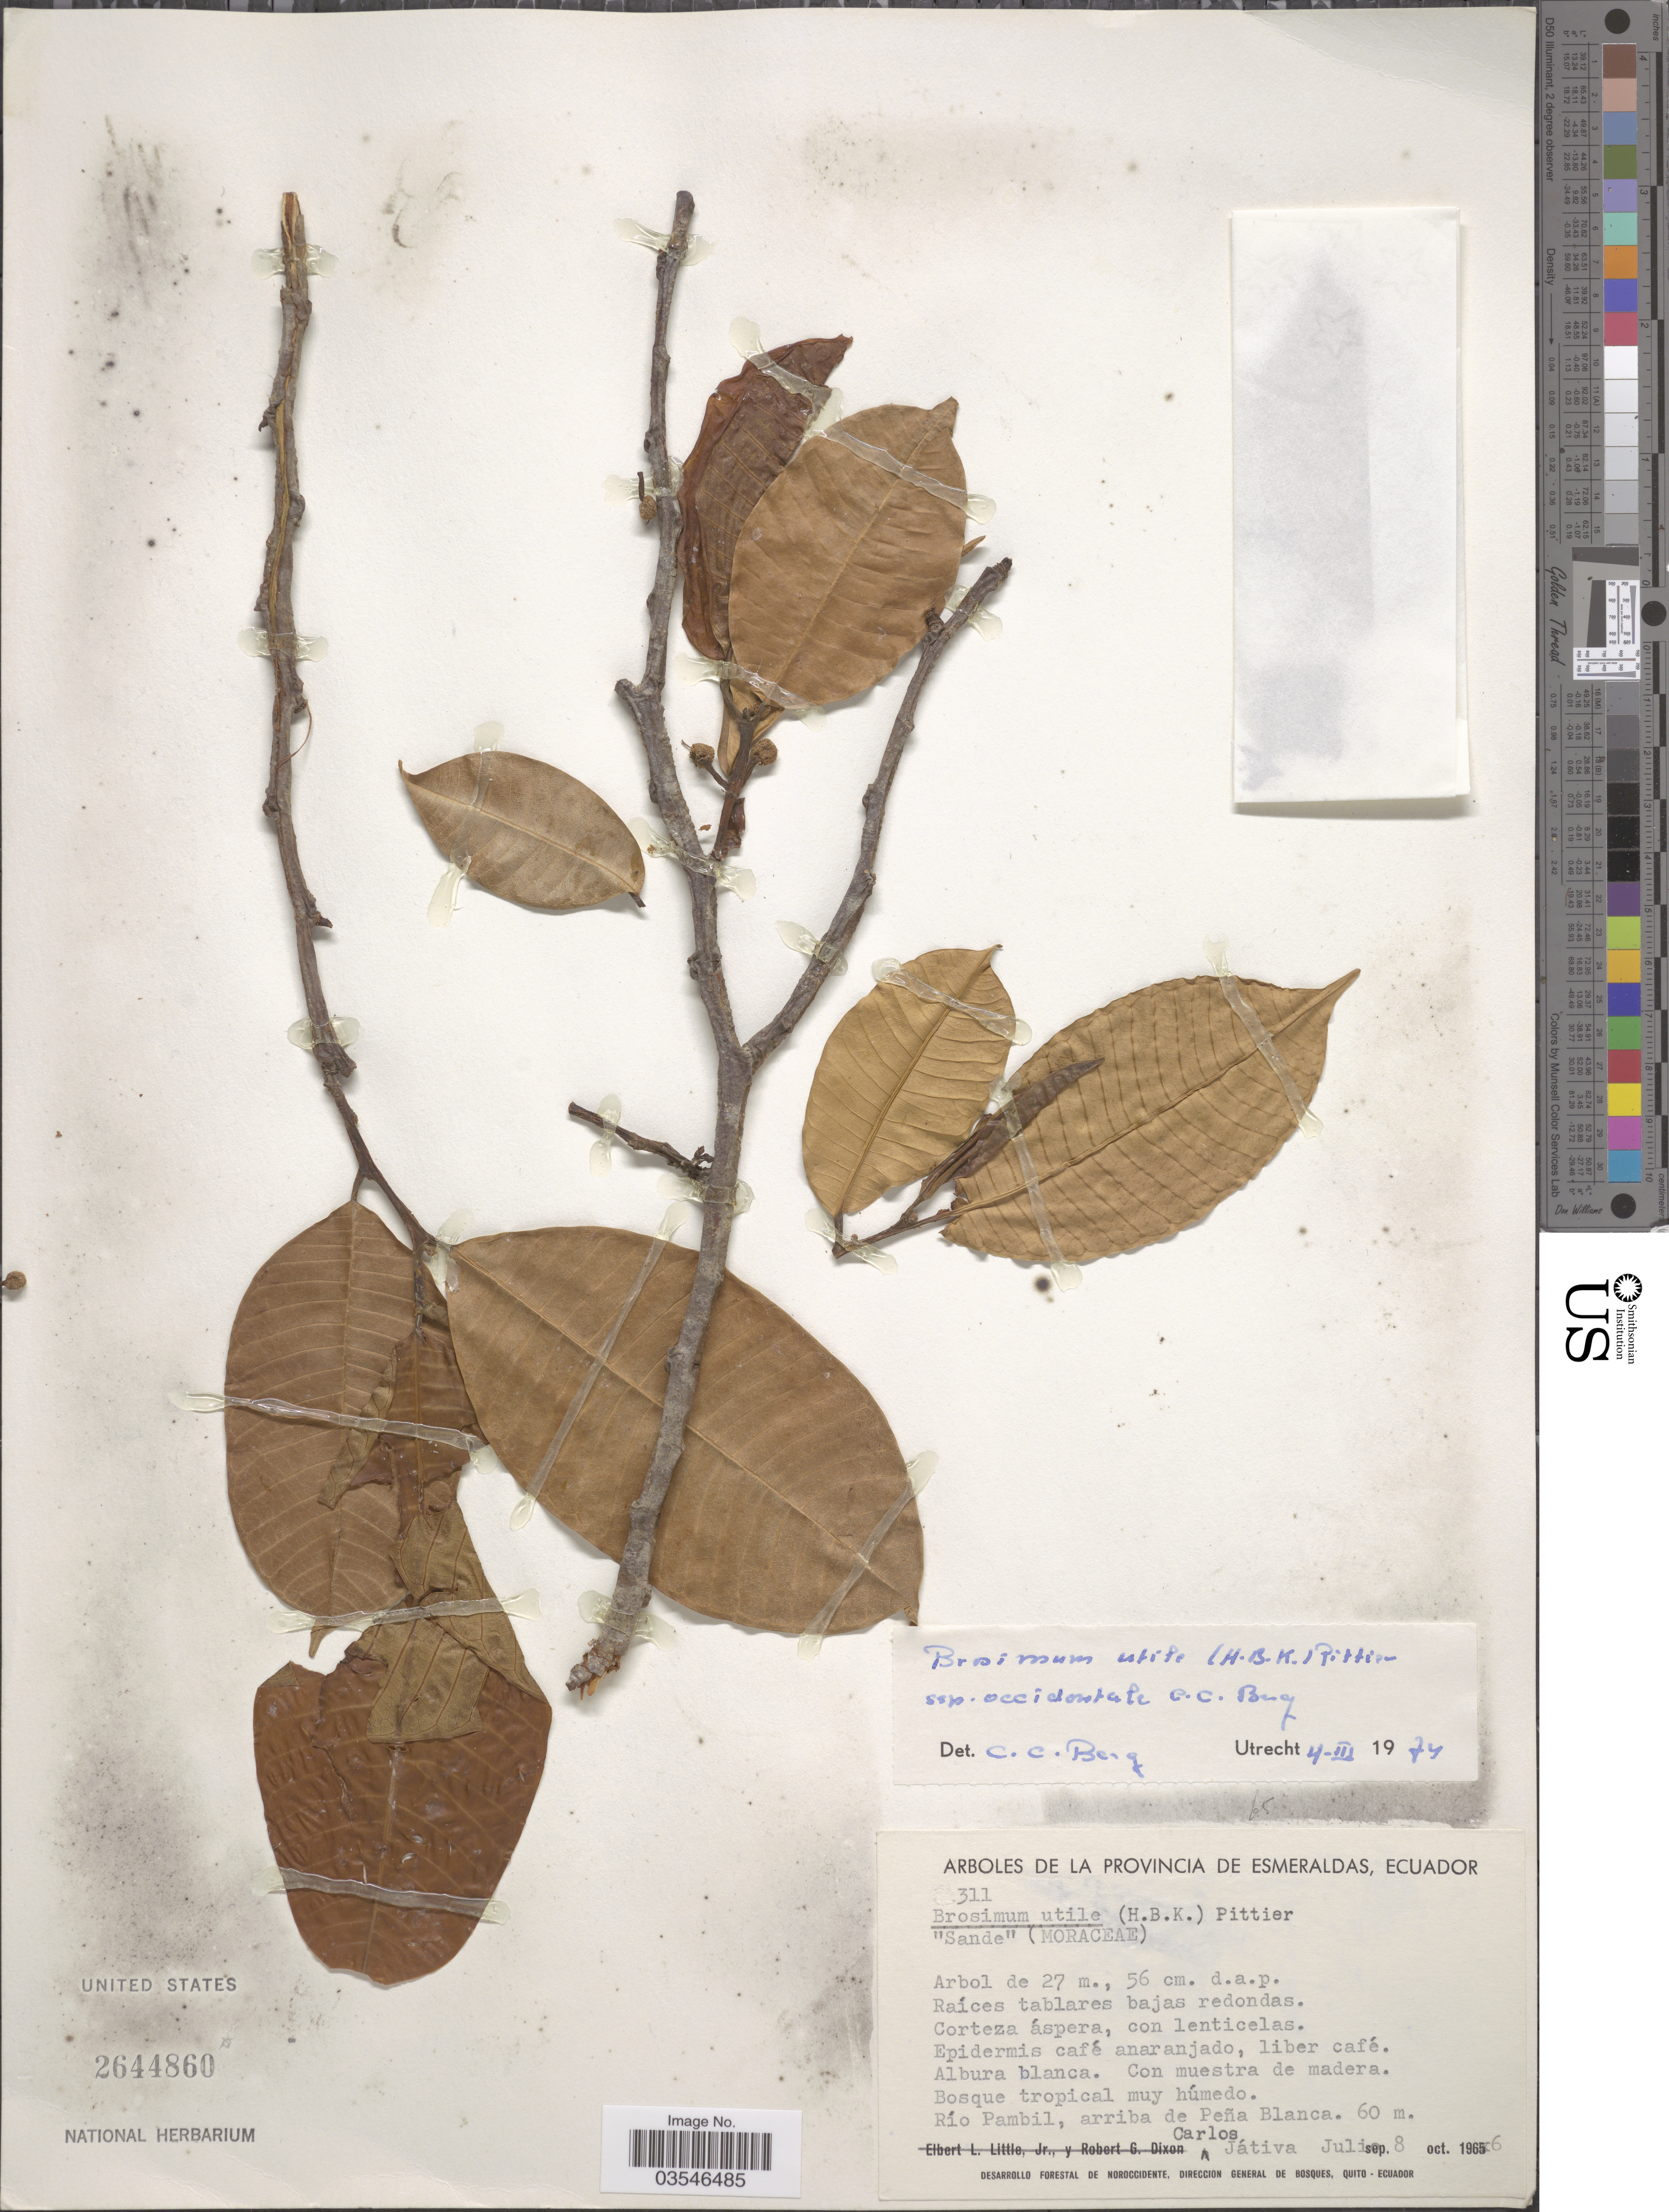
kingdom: Plantae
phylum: Tracheophyta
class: Magnoliopsida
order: Rosales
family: Moraceae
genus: Brosimum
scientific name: Brosimum utile subsp. ovatifolium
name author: (Ducke) C.C. Berg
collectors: C. D. Játiva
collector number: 311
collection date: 1966-07-08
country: Ecuador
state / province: Esmeraldas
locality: Río Pambil, arriba de Peña Blanca.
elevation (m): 60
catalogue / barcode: US 2644860